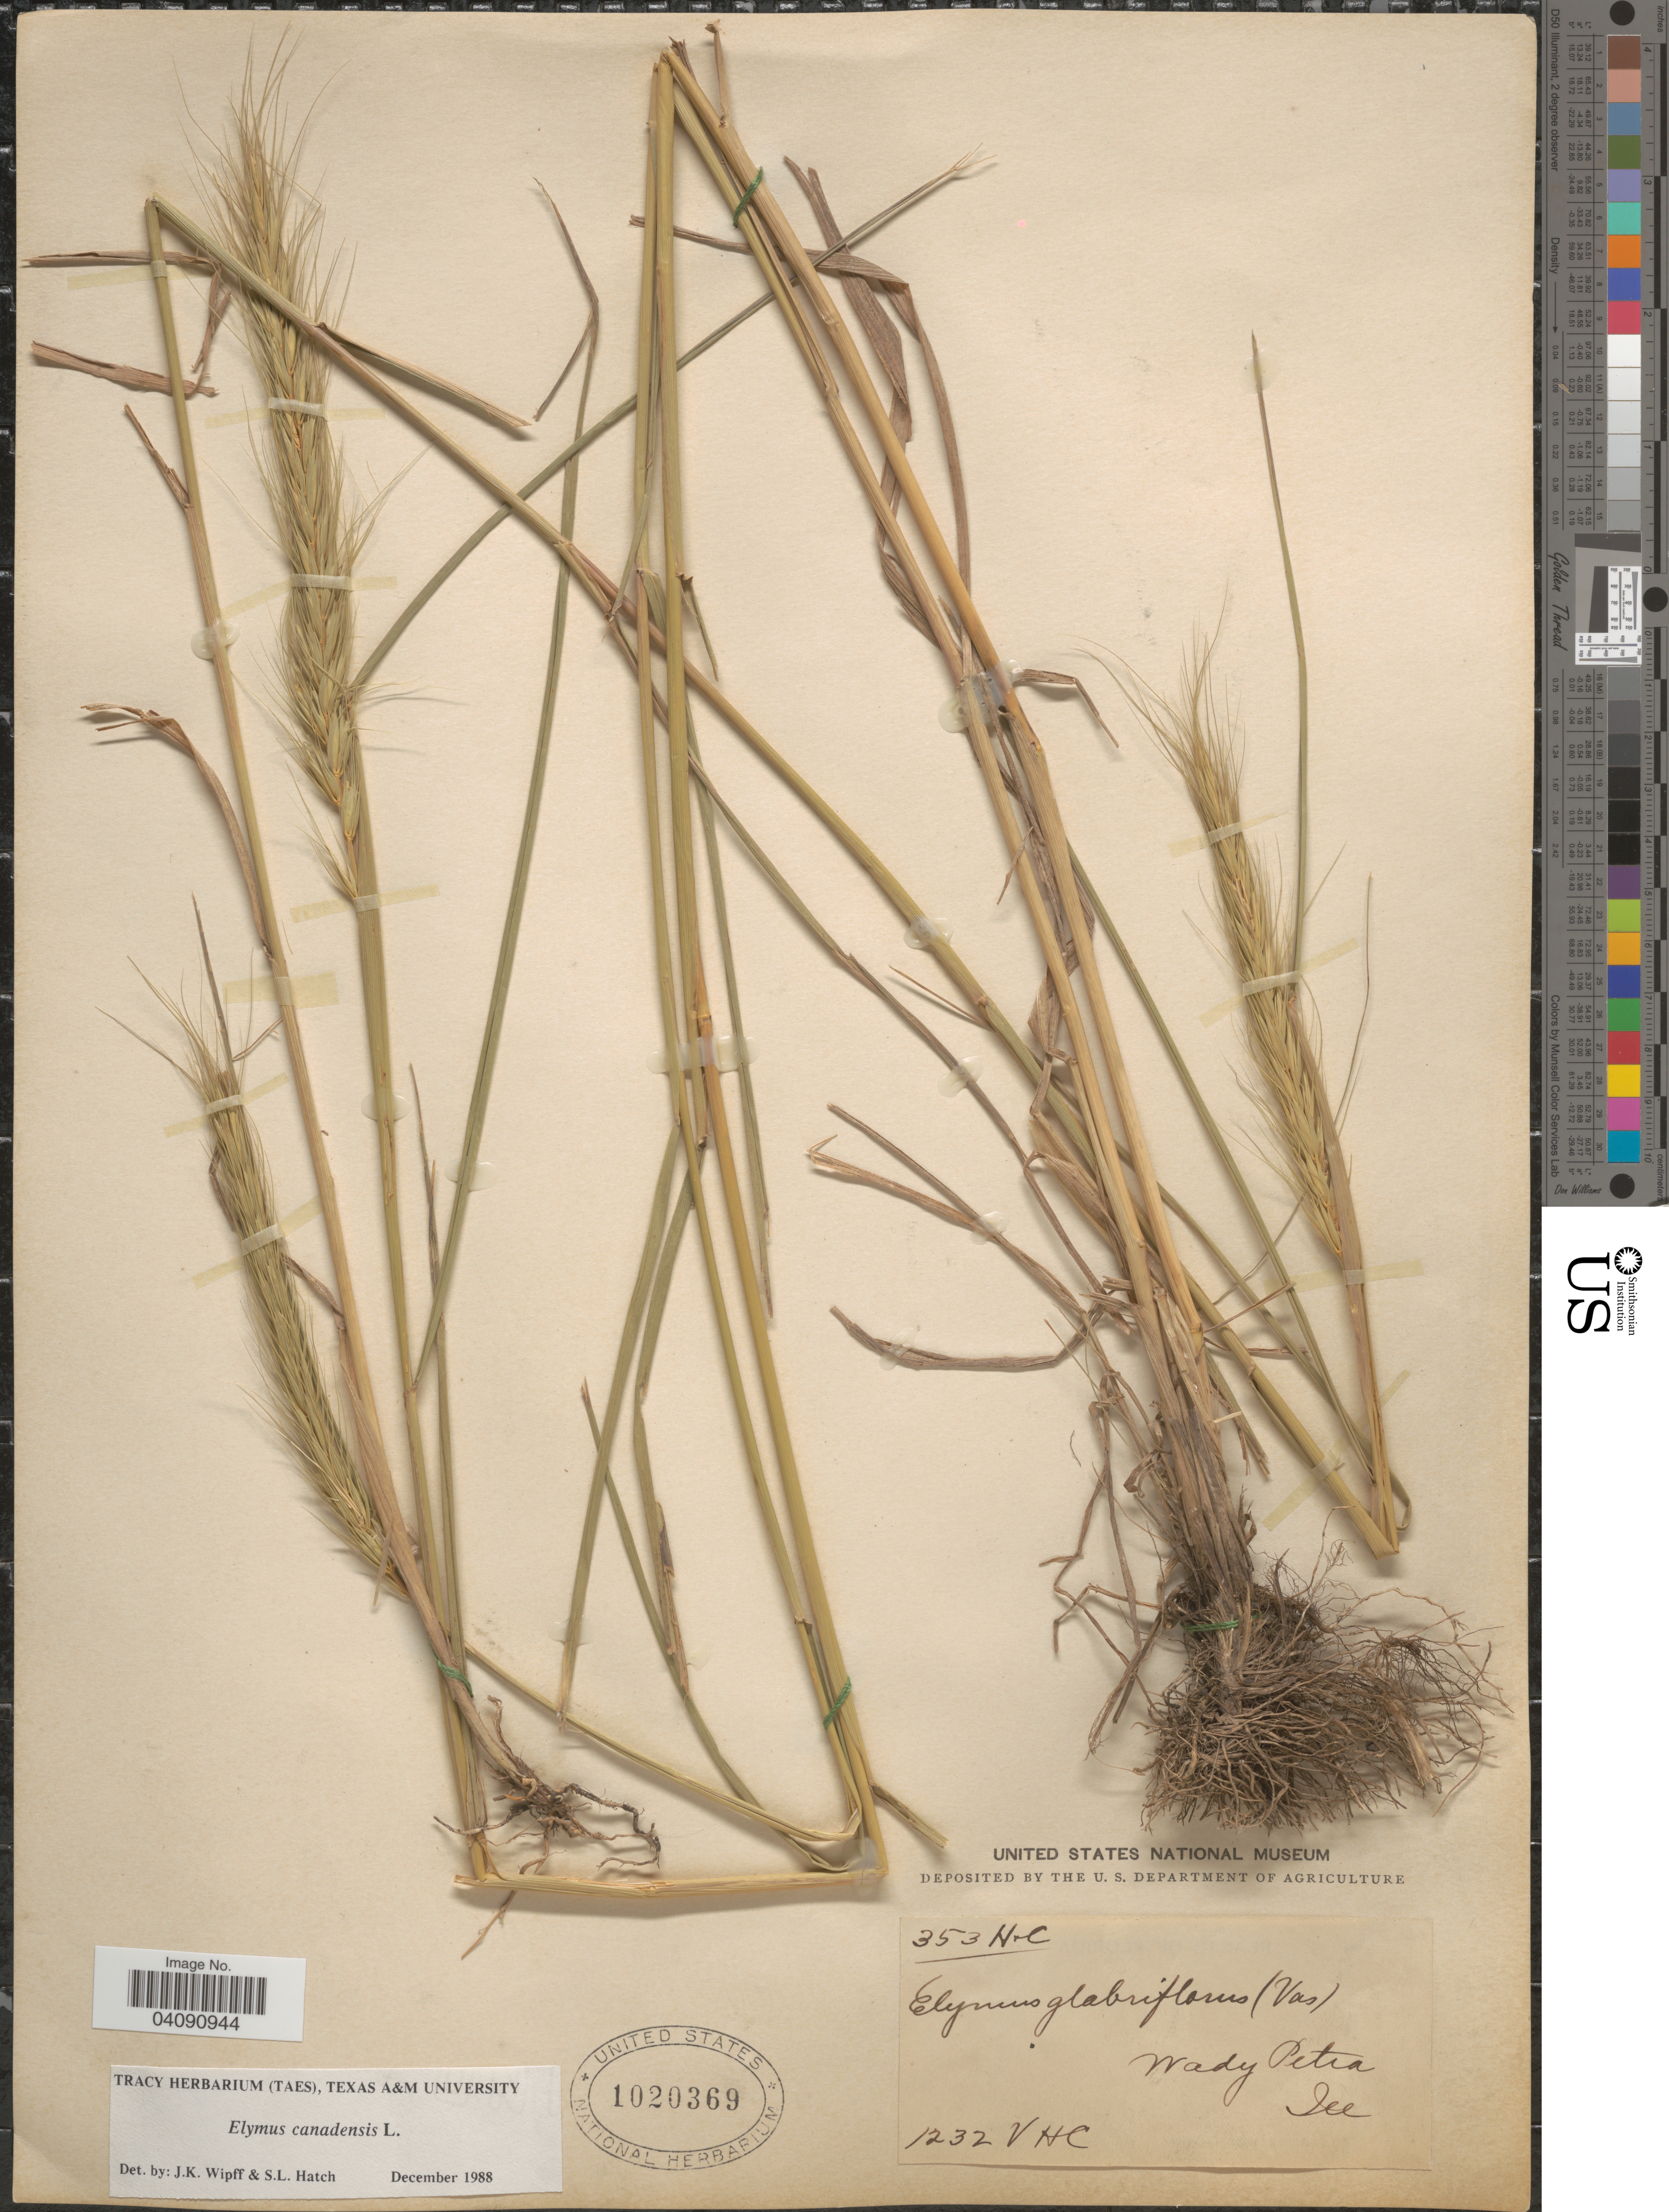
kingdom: Plantae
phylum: Tracheophyta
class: Liliopsida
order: Poales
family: Poaceae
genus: Elymus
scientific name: Elymus canadensis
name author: L.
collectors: V. H. C.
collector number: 1232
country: United States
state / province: Illinois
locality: Wady Petra.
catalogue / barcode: US 1020369